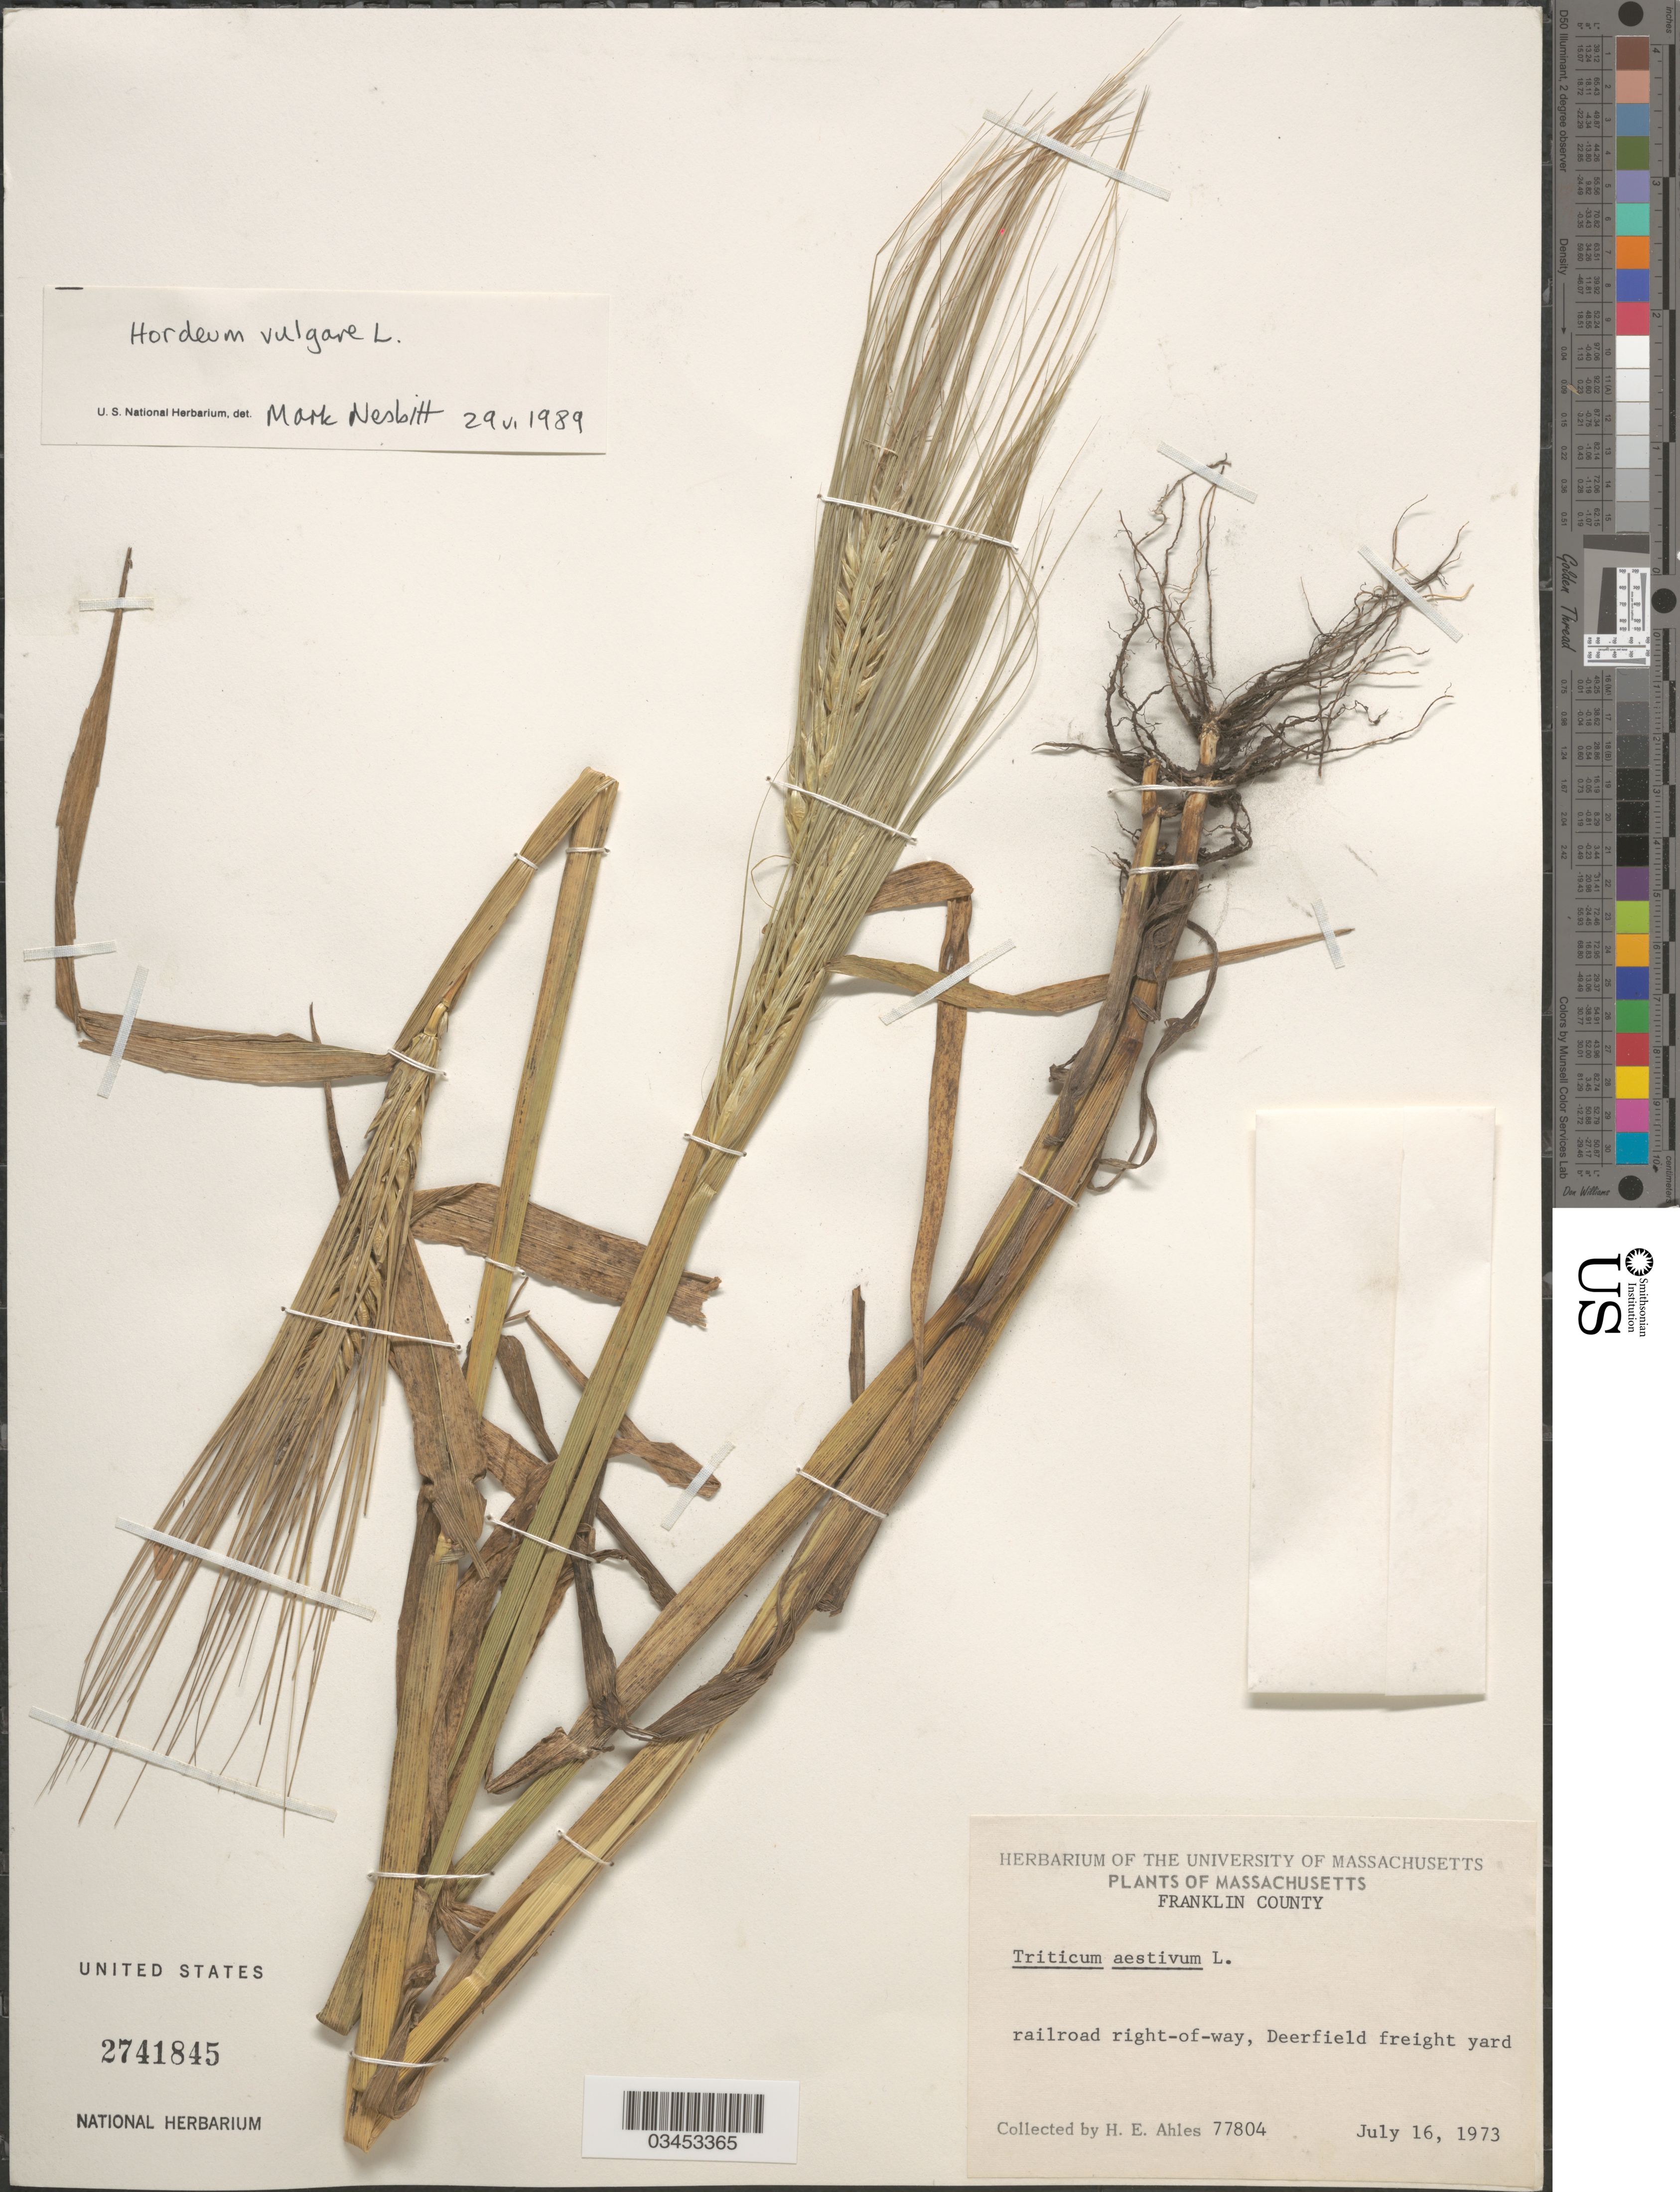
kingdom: Plantae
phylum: Tracheophyta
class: Liliopsida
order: Poales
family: Poaceae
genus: Hordeum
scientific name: Hordeum vulgare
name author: L.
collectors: H. E. Ahles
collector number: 77804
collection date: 1973-07-16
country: United States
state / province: Massachusetts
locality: Franklin County. Railroad right-of-way, Deerfield freight yard.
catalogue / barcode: US 2741845